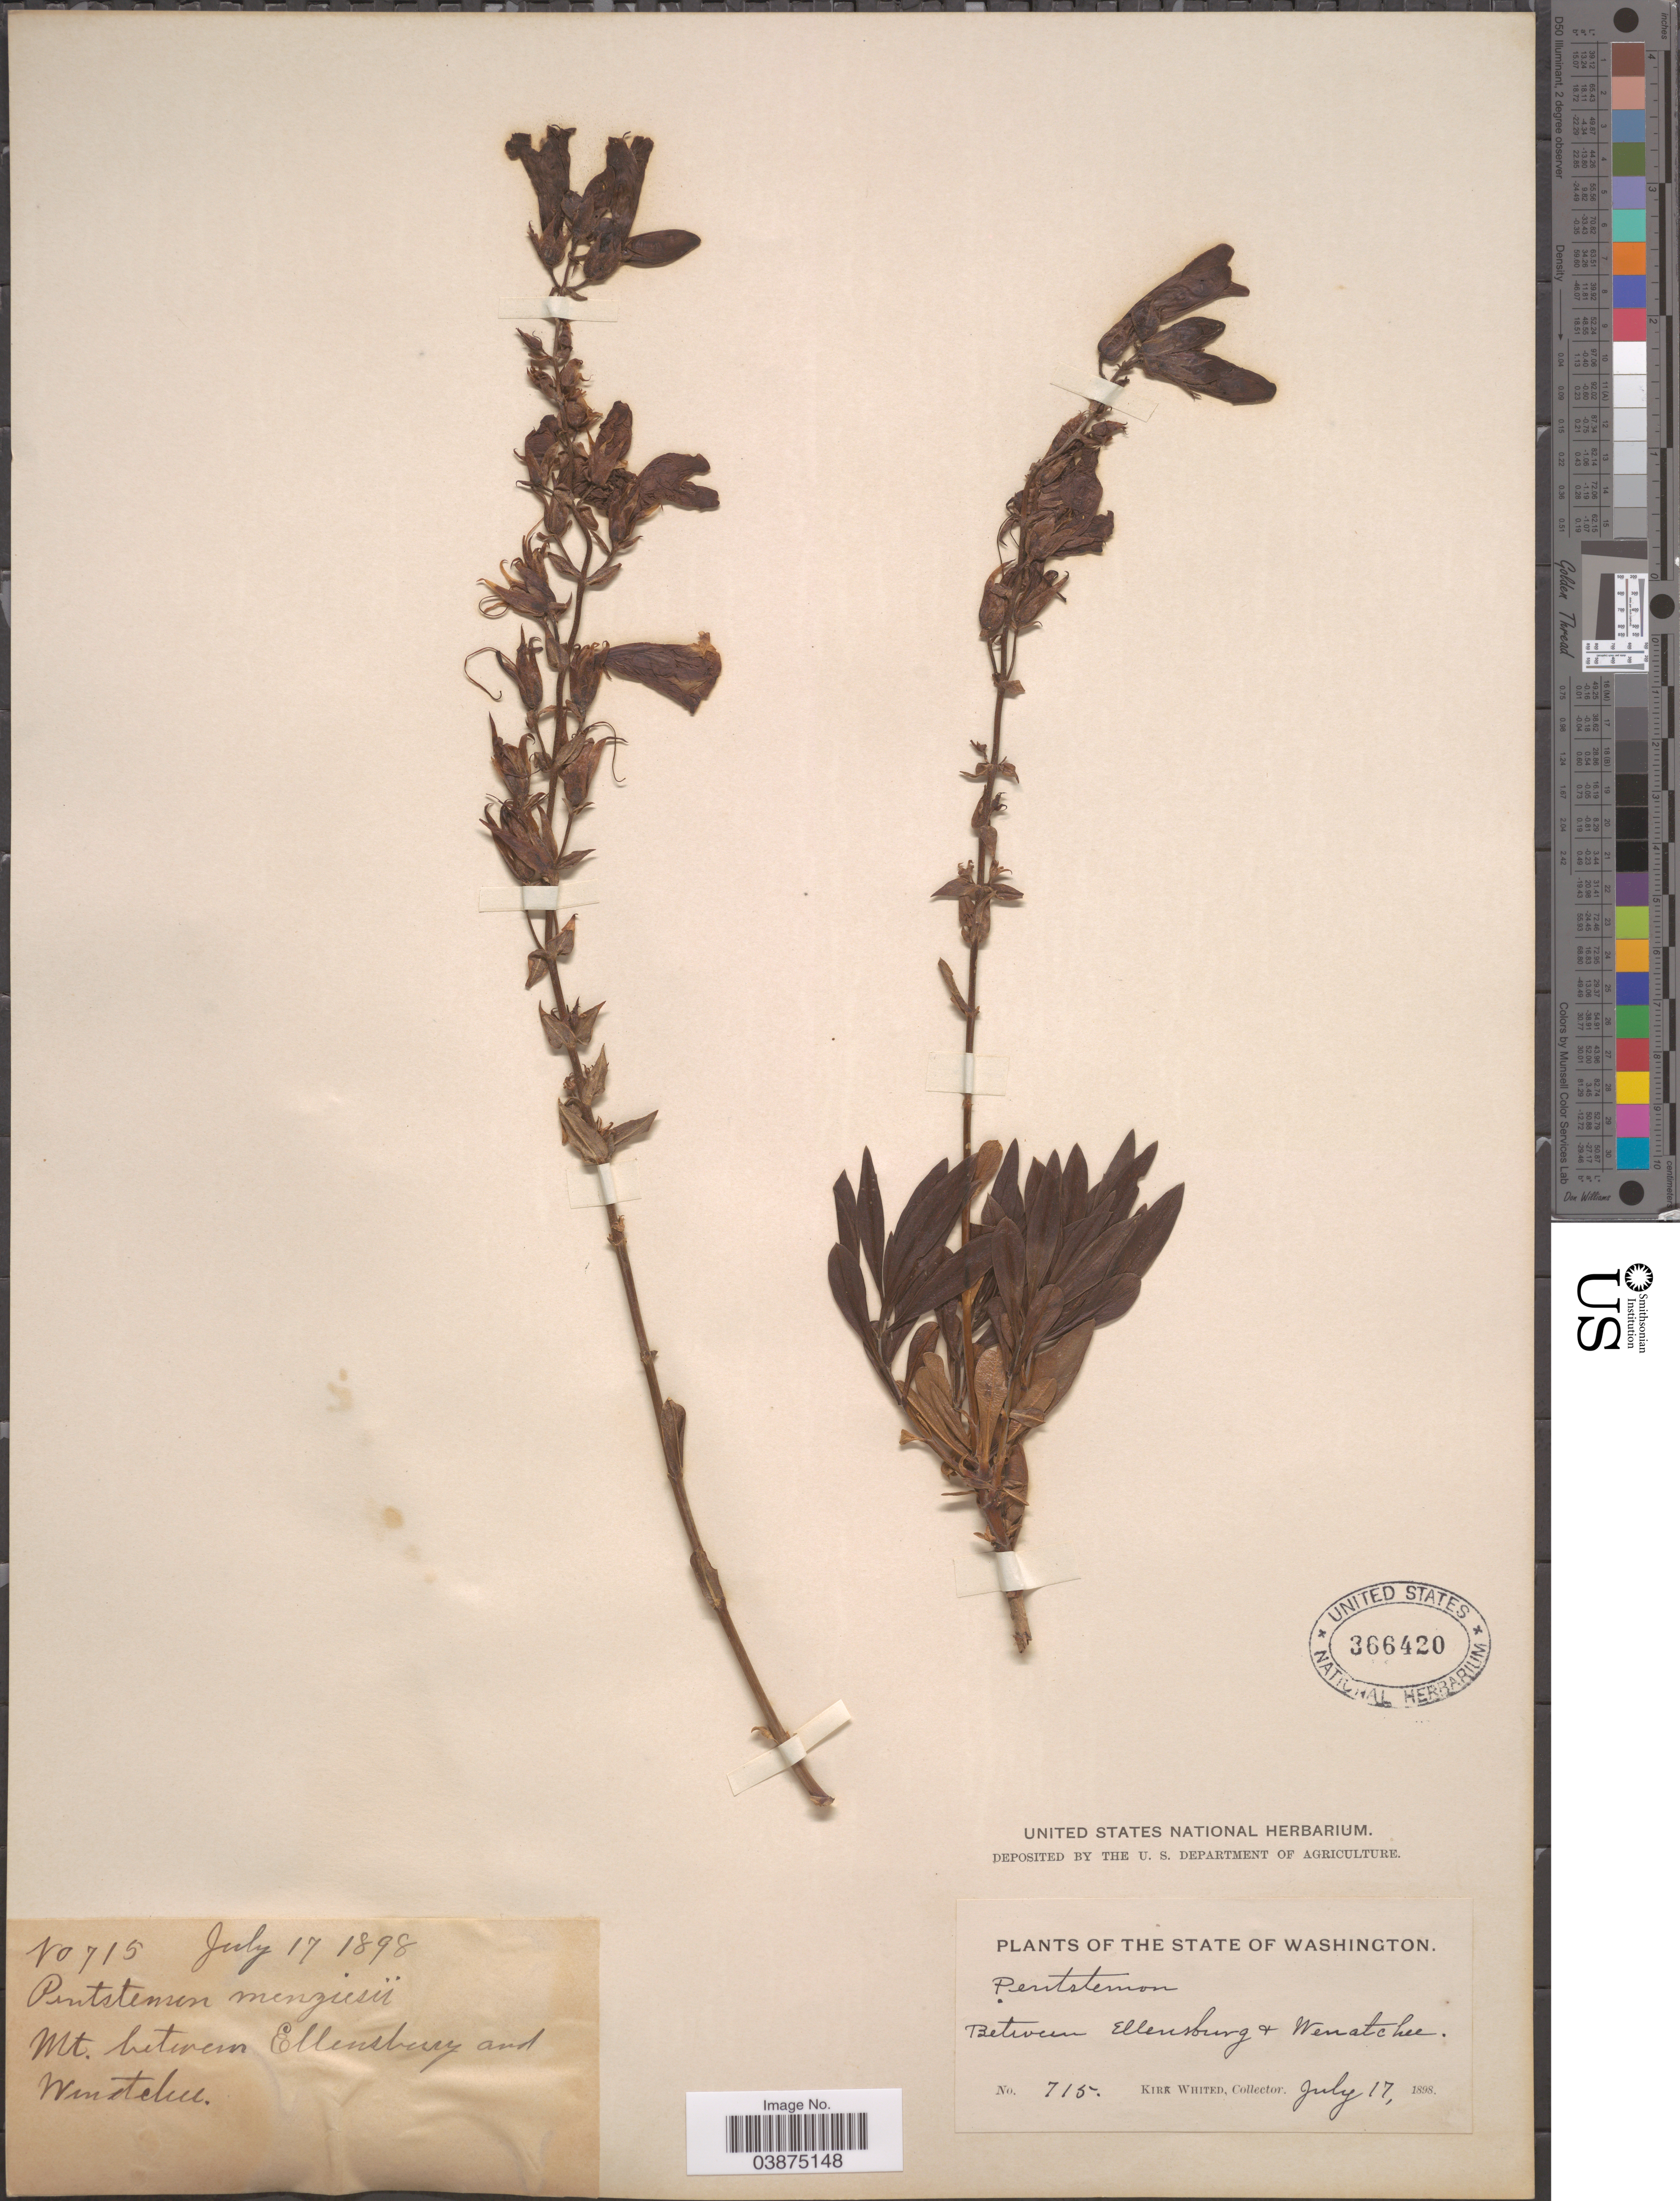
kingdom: Plantae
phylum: Tracheophyta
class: Magnoliopsida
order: Lamiales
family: Plantaginaceae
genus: Penstemon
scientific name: Penstemon fruticosus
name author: (Pursh) Greene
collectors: K. Whited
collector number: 715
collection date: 1898-07-17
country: United States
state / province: Washington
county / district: Chelan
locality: Mt. between Ellensburg and Wenatchee.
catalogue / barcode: US 366420